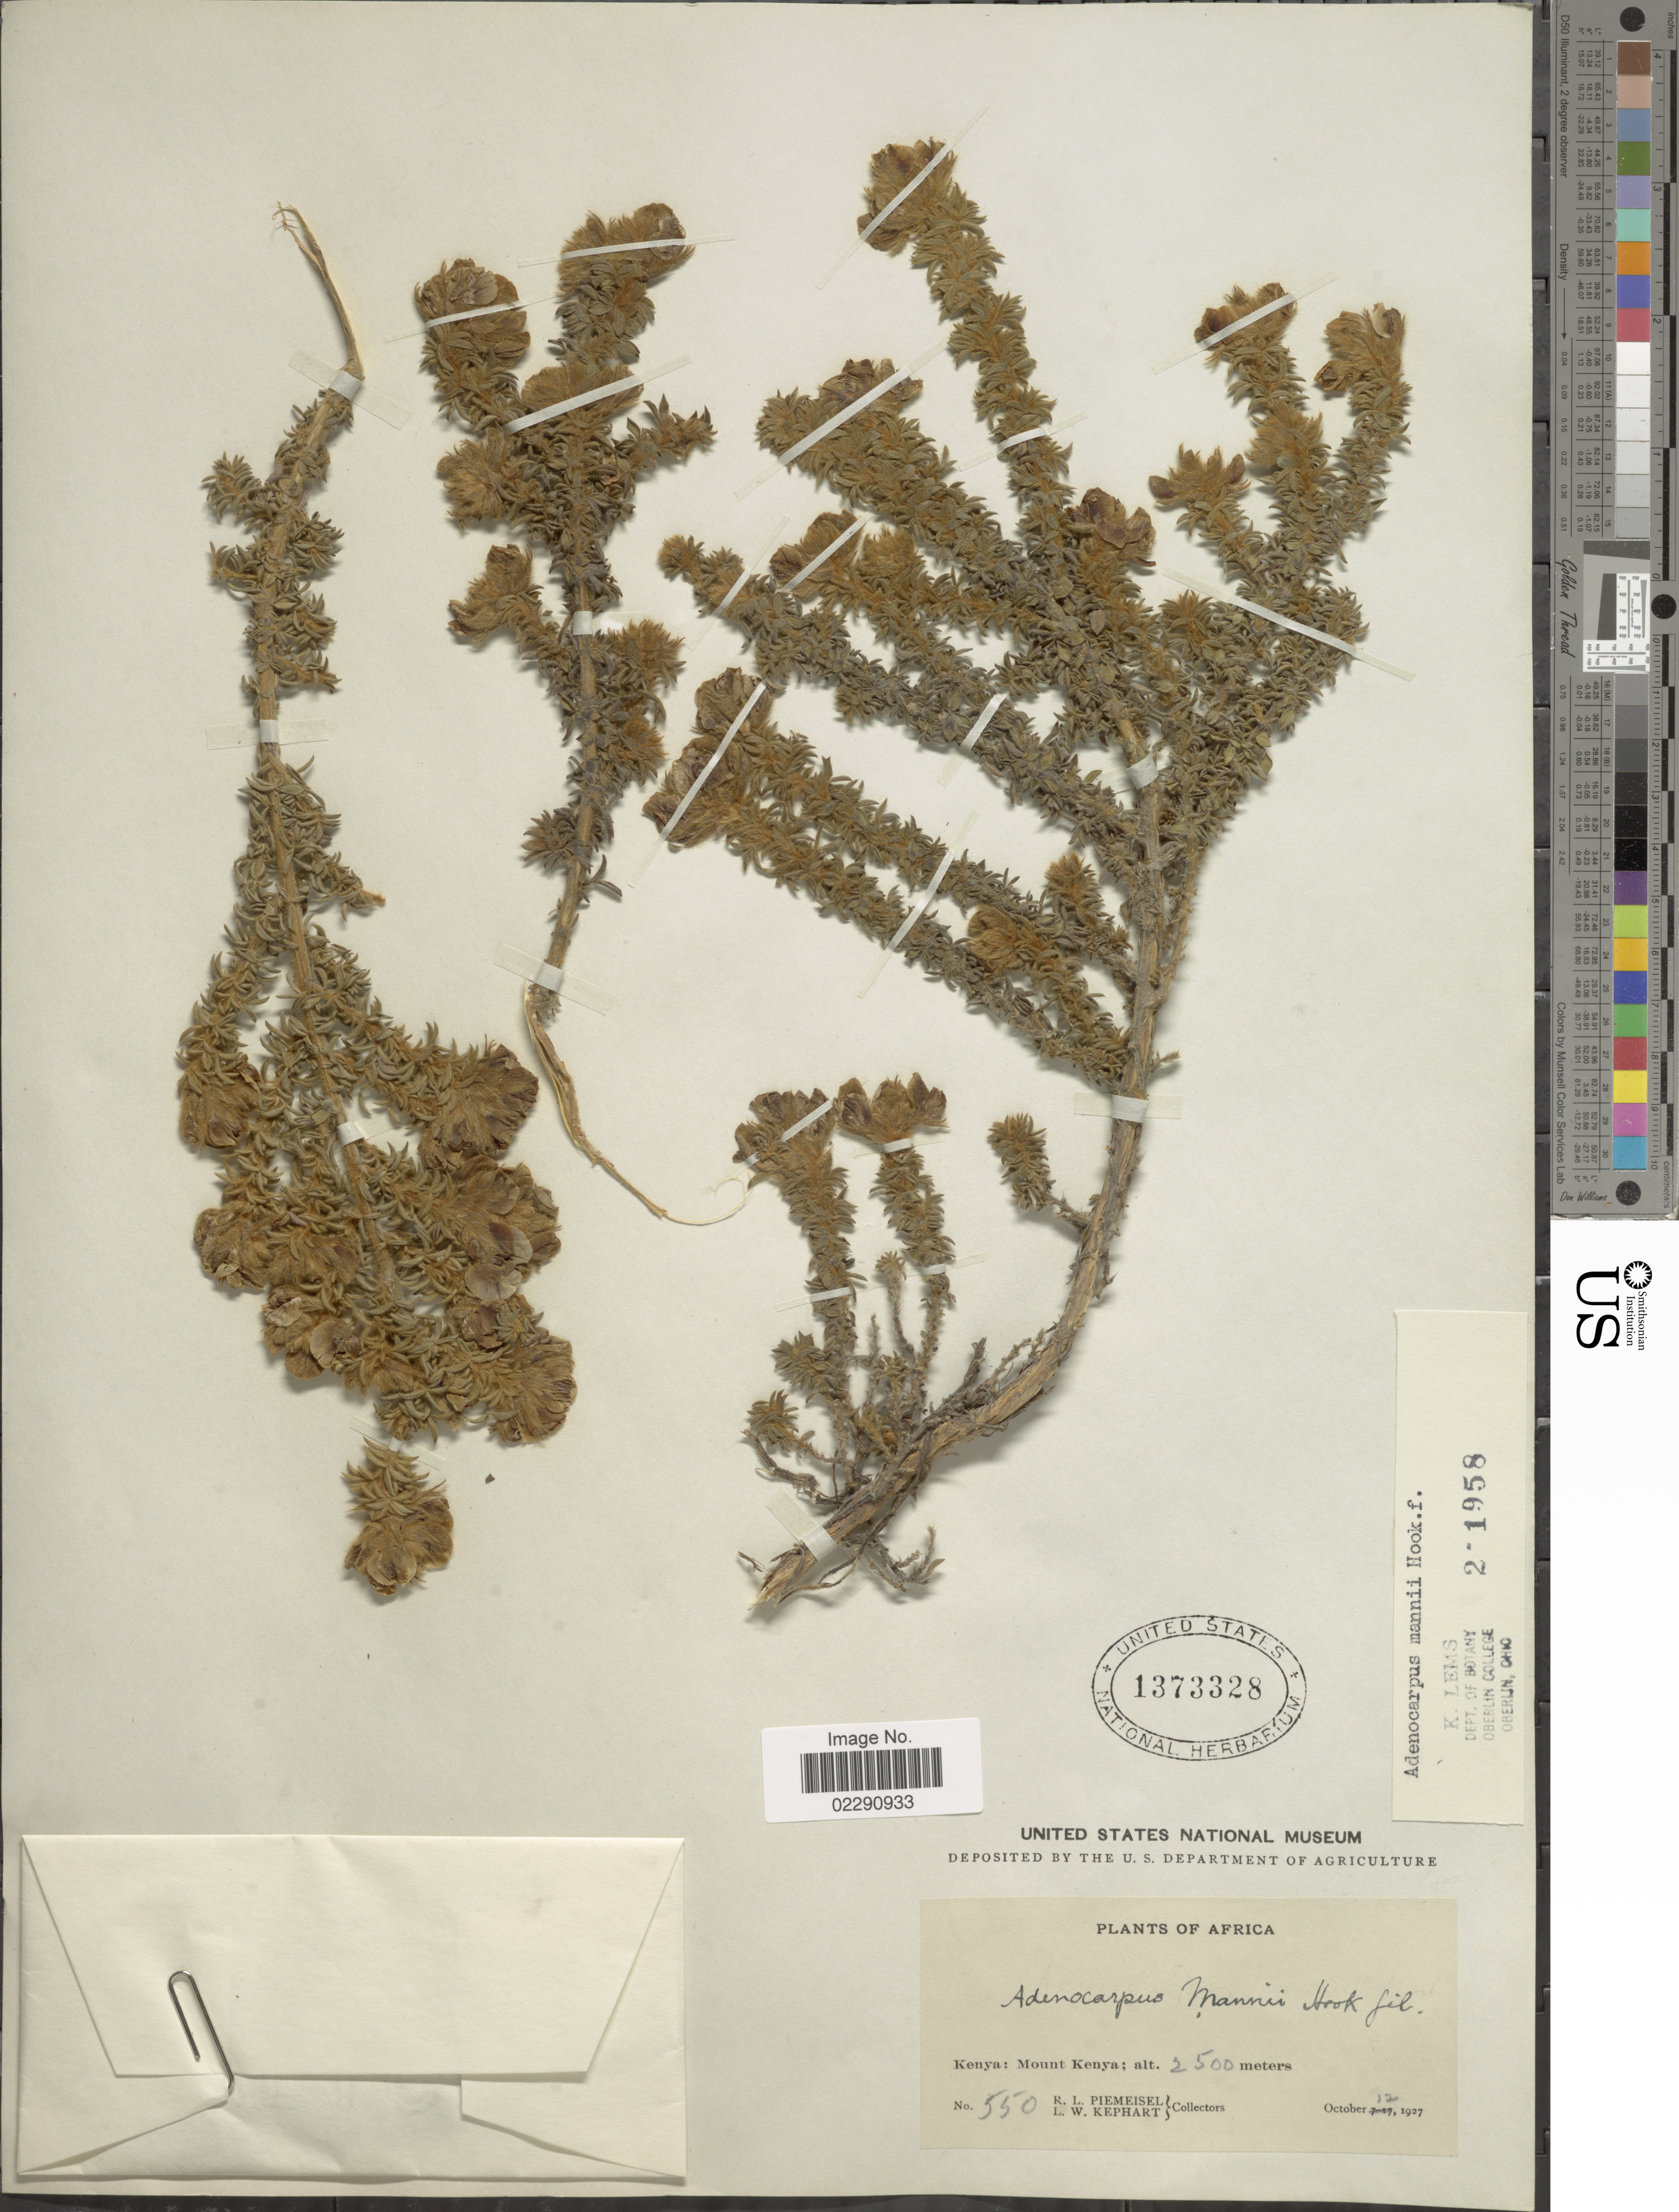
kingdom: Plantae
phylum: Tracheophyta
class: Magnoliopsida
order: Fabales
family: Fabaceae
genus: Adenocarpus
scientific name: Adenocarpus mannii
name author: (Hook. f.) Hook. f.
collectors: R. L. Piemeisel & L. W. Kephart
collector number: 550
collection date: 1927-10-12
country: Kenya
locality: Mount Kenya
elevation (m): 2500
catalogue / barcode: US 1373328